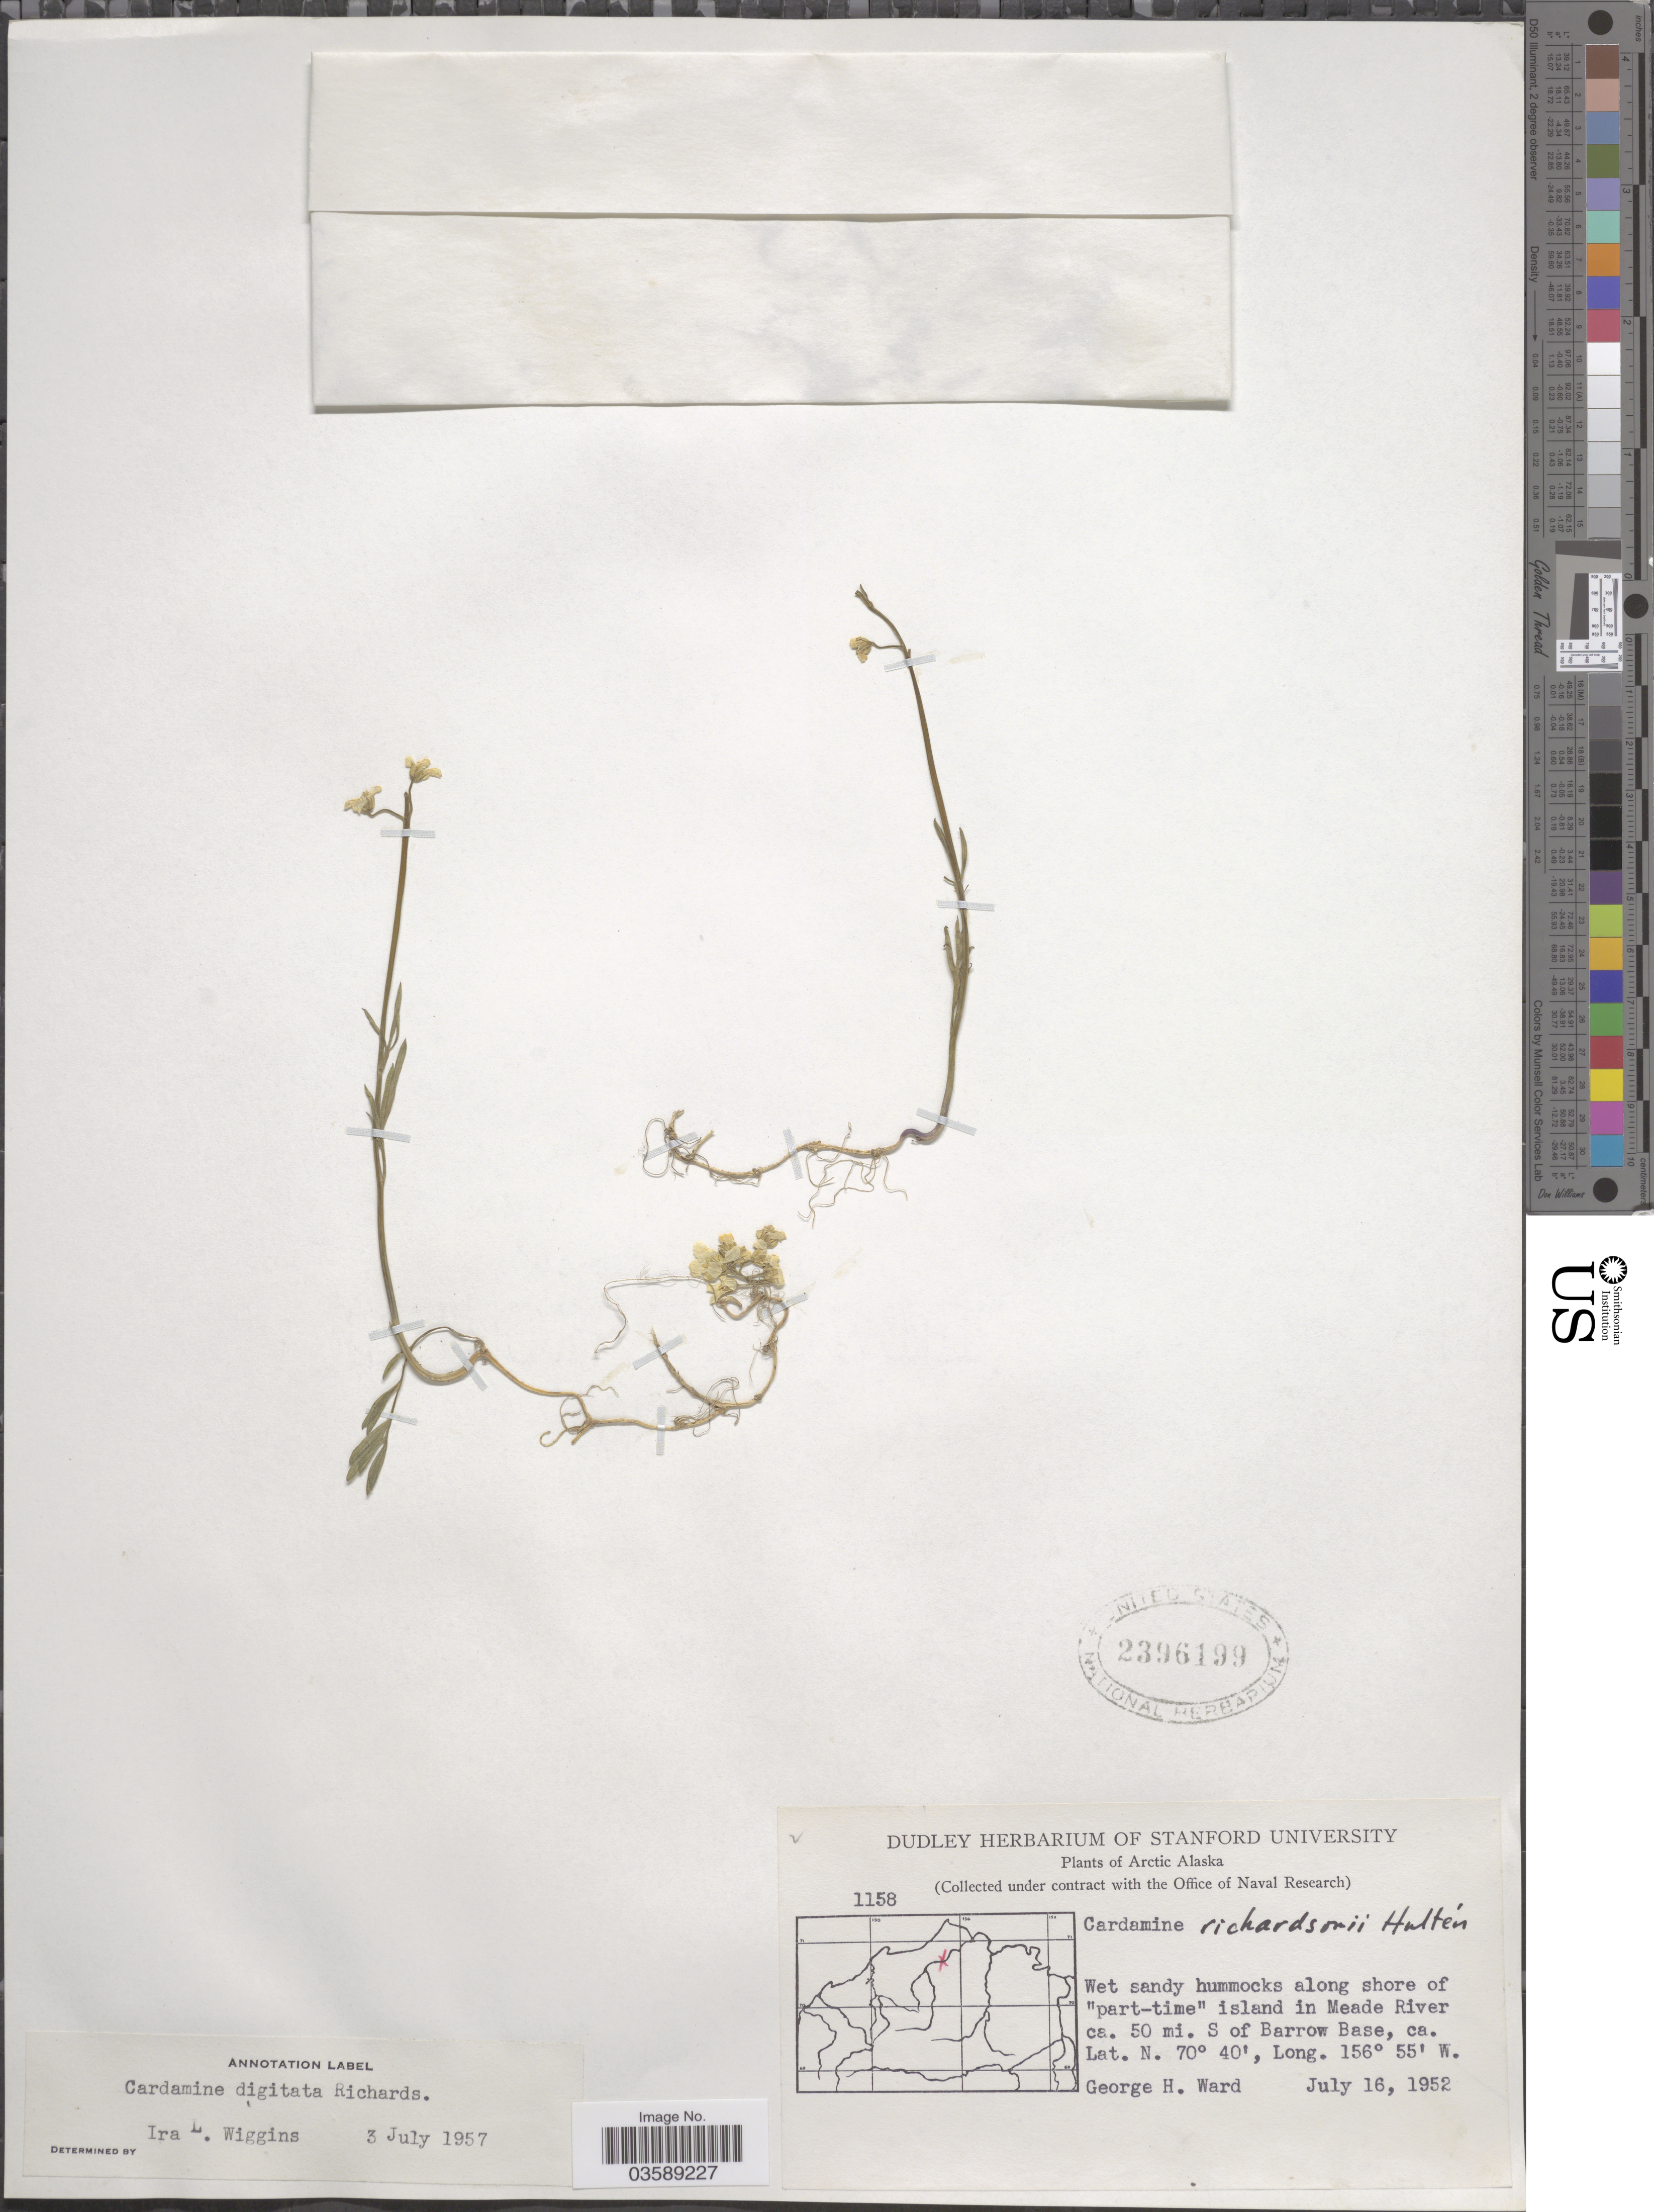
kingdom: Plantae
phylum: Tracheophyta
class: Magnoliopsida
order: Brassicales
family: Brassicaceae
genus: Cardamine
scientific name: Cardamine digitata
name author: Richardson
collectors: G. H. Ward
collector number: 1158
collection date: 1952-07-16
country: United States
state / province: Alaska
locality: Arctic Alaska. Wet sandy hummocks along shore of "part-time" island in Meade River ca. 50 mi. S of Barrow Base.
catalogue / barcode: US 2396199